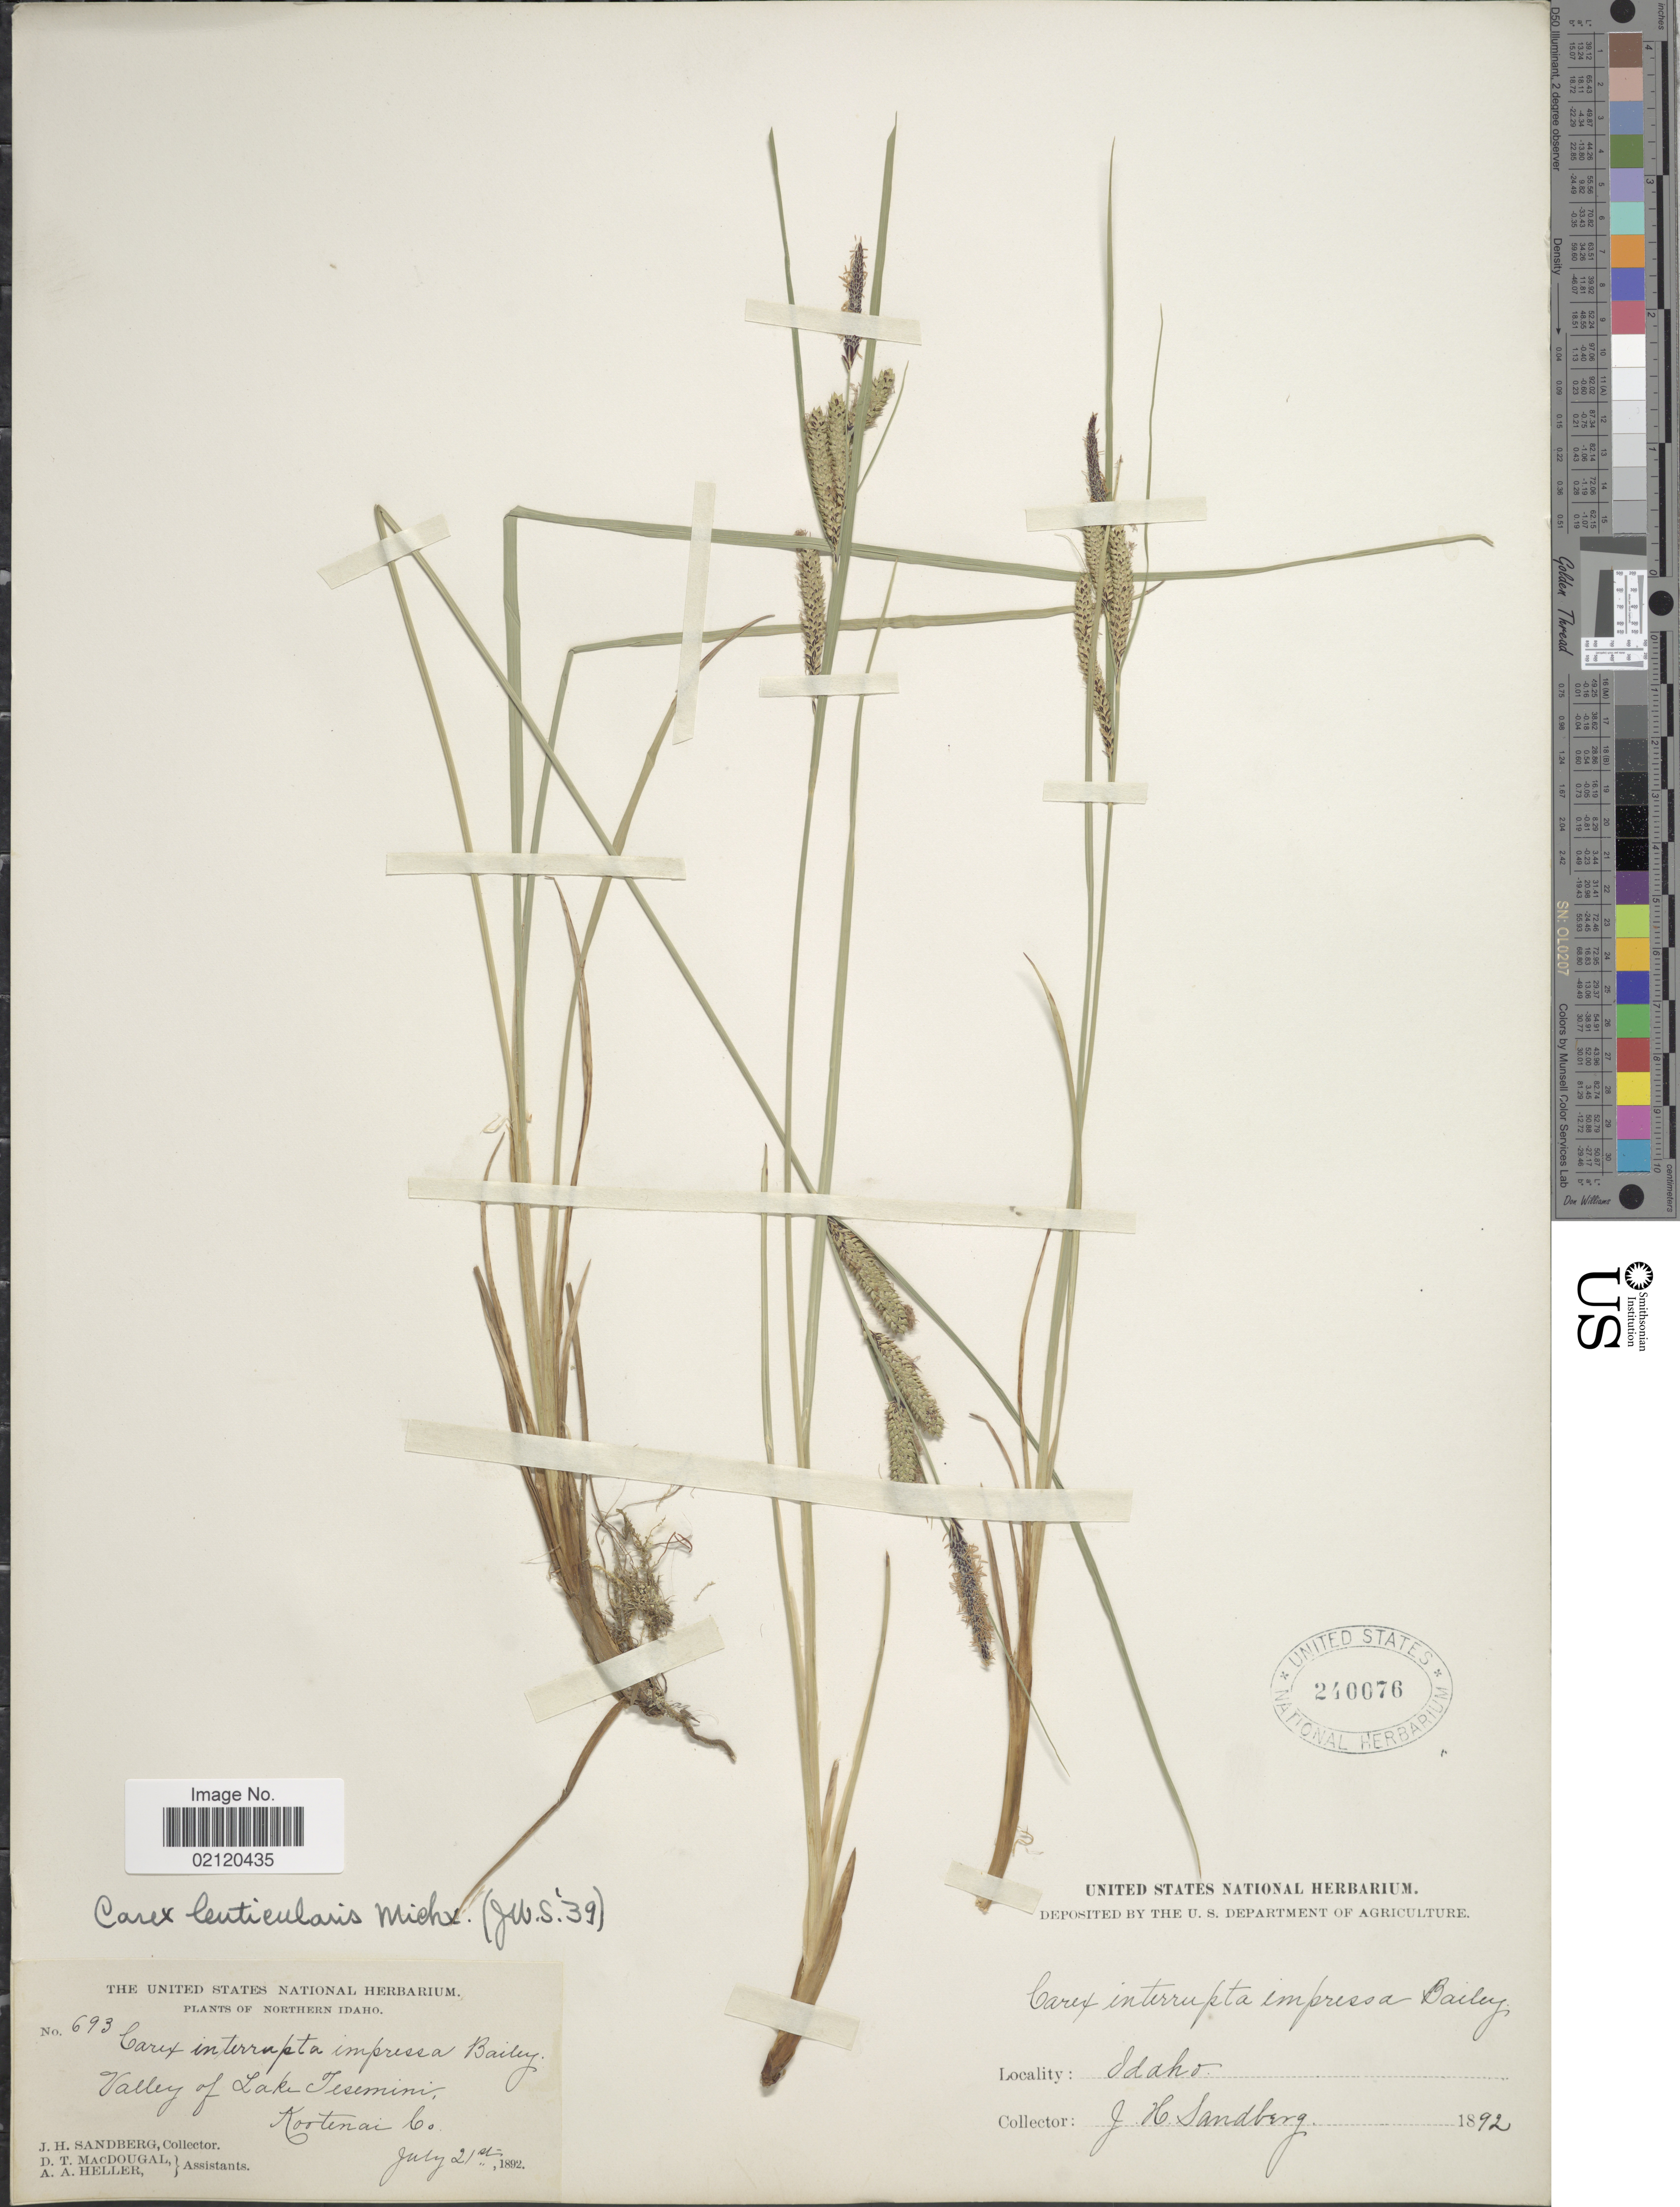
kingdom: Plantae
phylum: Tracheophyta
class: Liliopsida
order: Poales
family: Cyperaceae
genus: Carex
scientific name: Carex lenticularis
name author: Michx.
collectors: D. T. MacDougal & A. A. Heller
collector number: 693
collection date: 1892-07-21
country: United States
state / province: Idaho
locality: Northern Idaho, Valley of Lake Tesemini, Kovetenai Co.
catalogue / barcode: US 240076